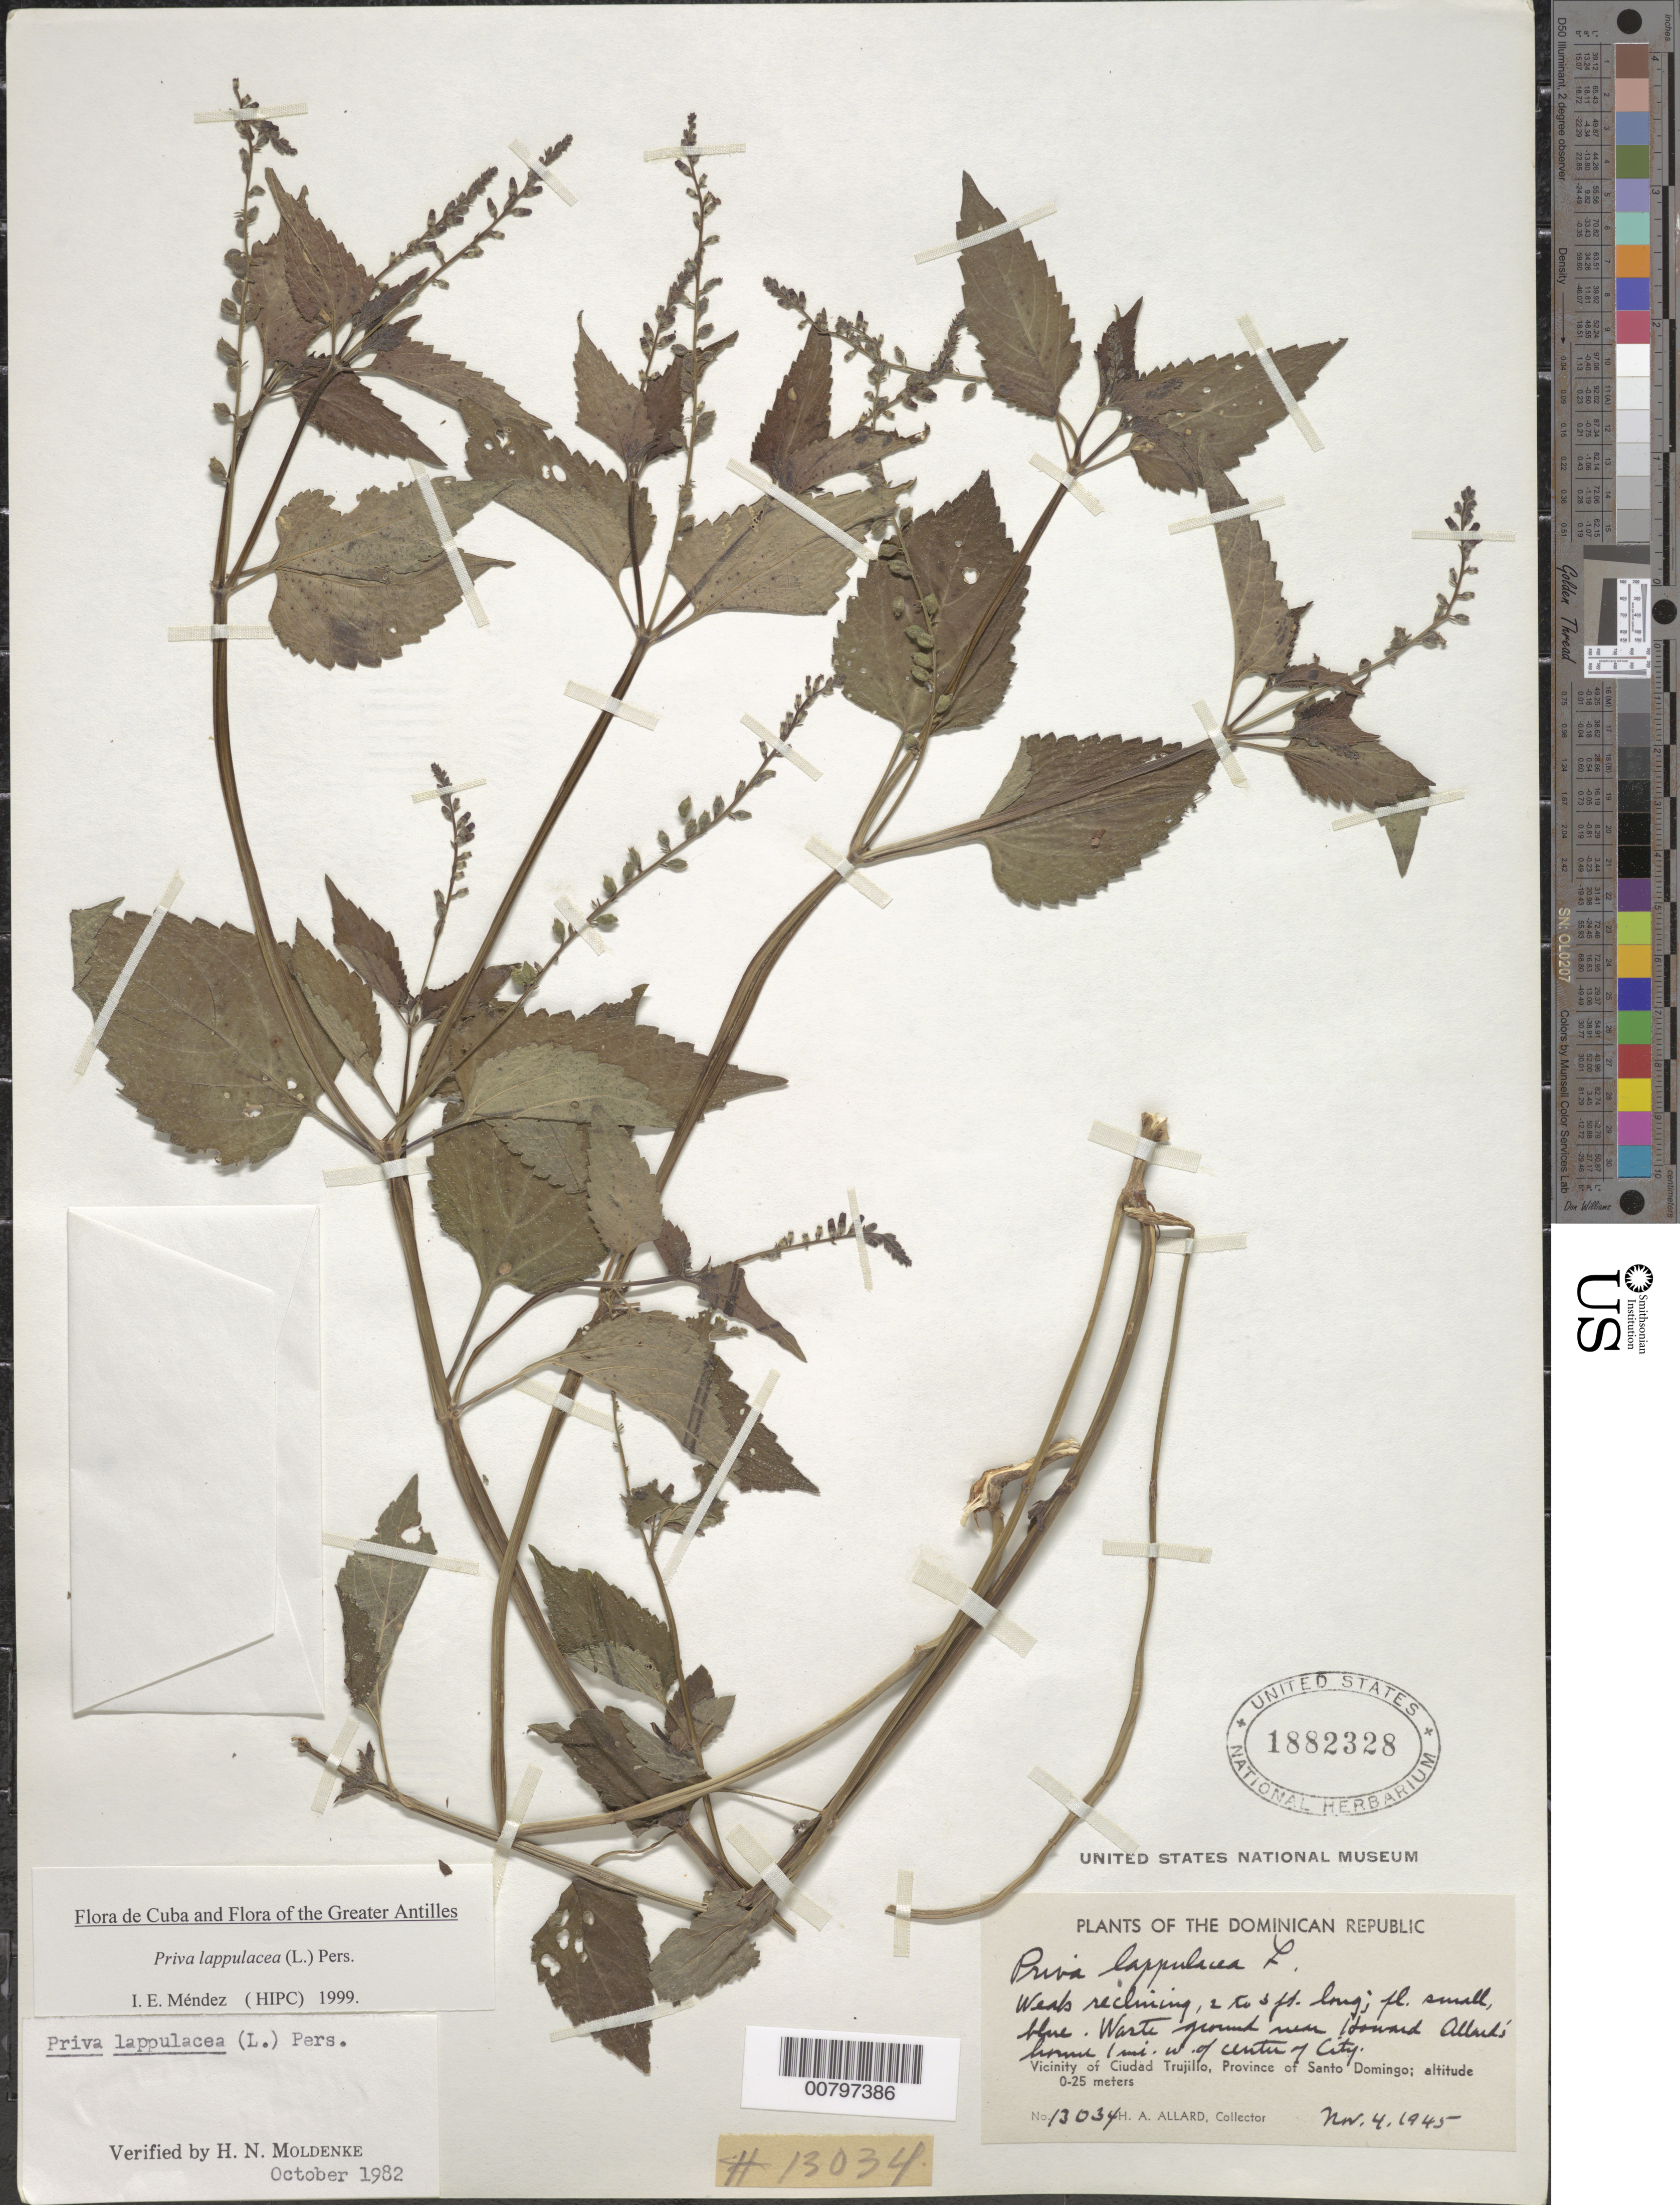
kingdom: Plantae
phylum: Tracheophyta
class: Magnoliopsida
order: Lamiales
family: Verbenaceae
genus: Priva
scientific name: Priva lappulacea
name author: (L.) Pers.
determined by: Méndez, Isidro E., (HIPC)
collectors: H. A. Allard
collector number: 13034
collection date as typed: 04 Nov 1945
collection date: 1945-11-04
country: Dominican Republic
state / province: Distrito Nacional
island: Hispaniola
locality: Vicinity of Santo Domingo, near Howard Allard's home 1m W of center of city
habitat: Waste ground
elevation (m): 0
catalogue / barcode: US 1882328